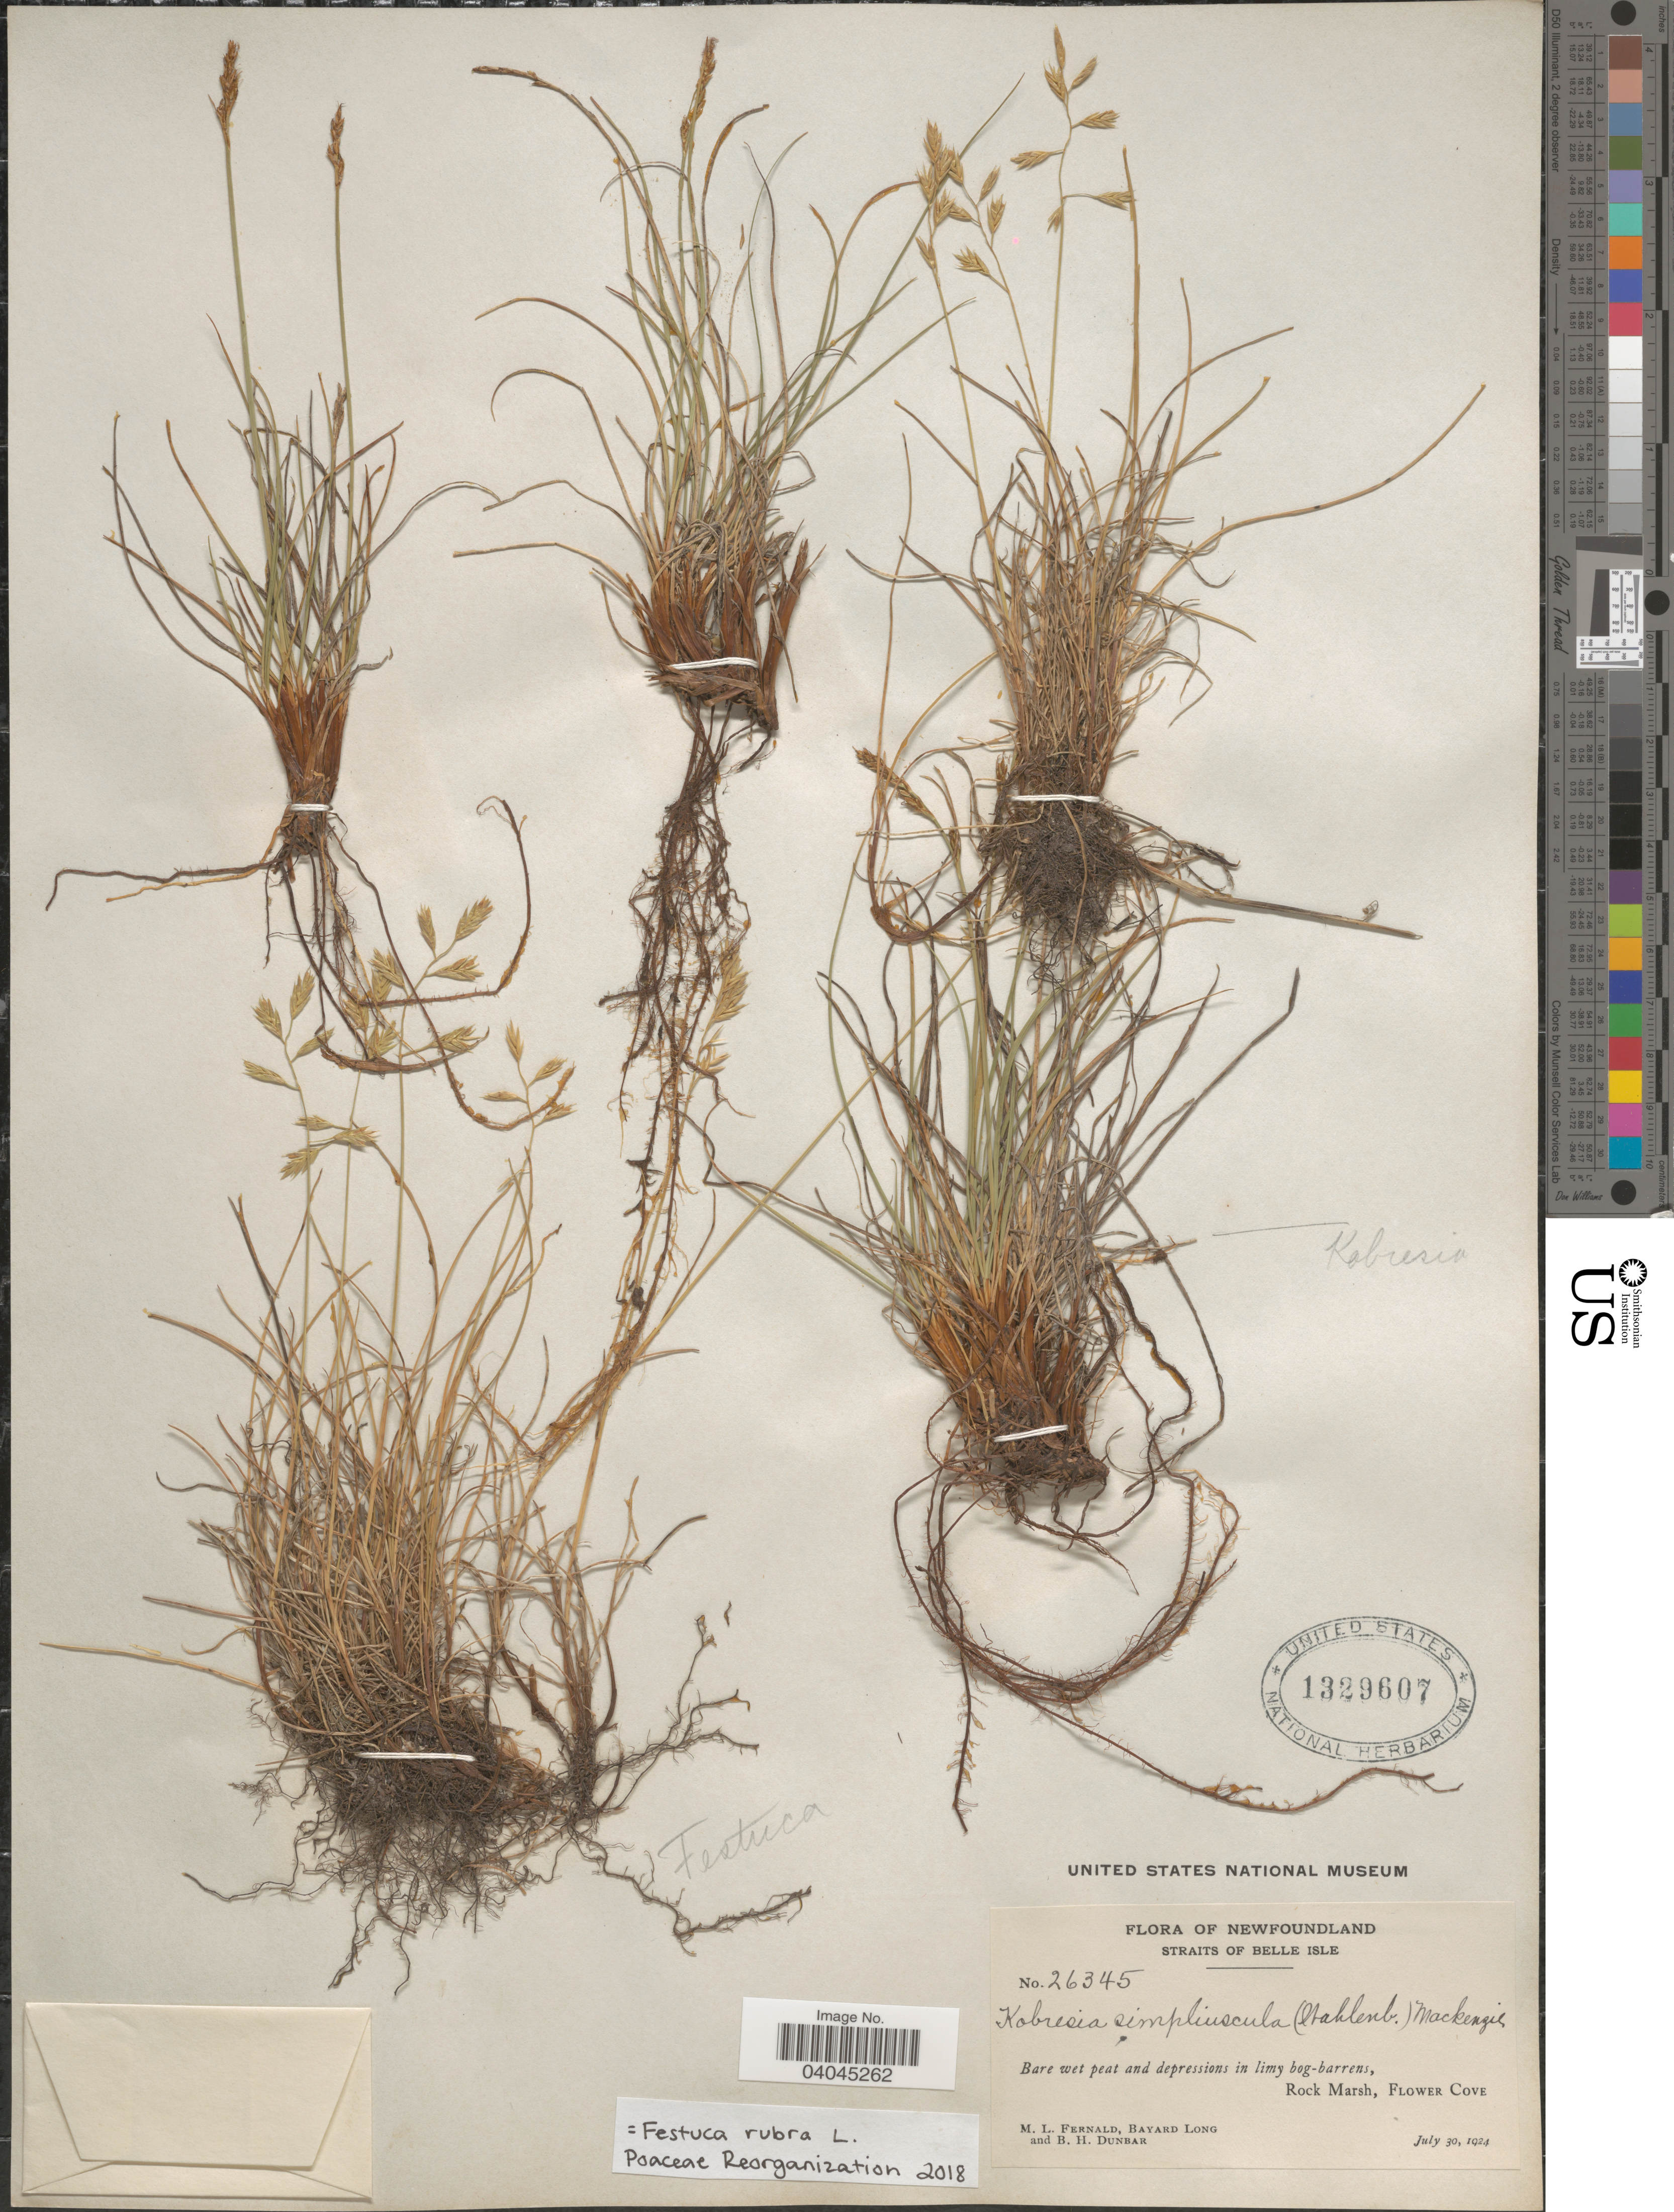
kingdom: Plantae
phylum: Tracheophyta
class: Liliopsida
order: Poales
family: Poaceae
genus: Festuca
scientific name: Festuca rubra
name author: L.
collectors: M. L. Fernald, B. Long & B. Dunbar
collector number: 26345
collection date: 1924-07-30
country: Canada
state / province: Newfoundland and Labrador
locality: Straits of Belle Isle. Rock Marsh, Flower Cove.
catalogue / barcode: US 1329607